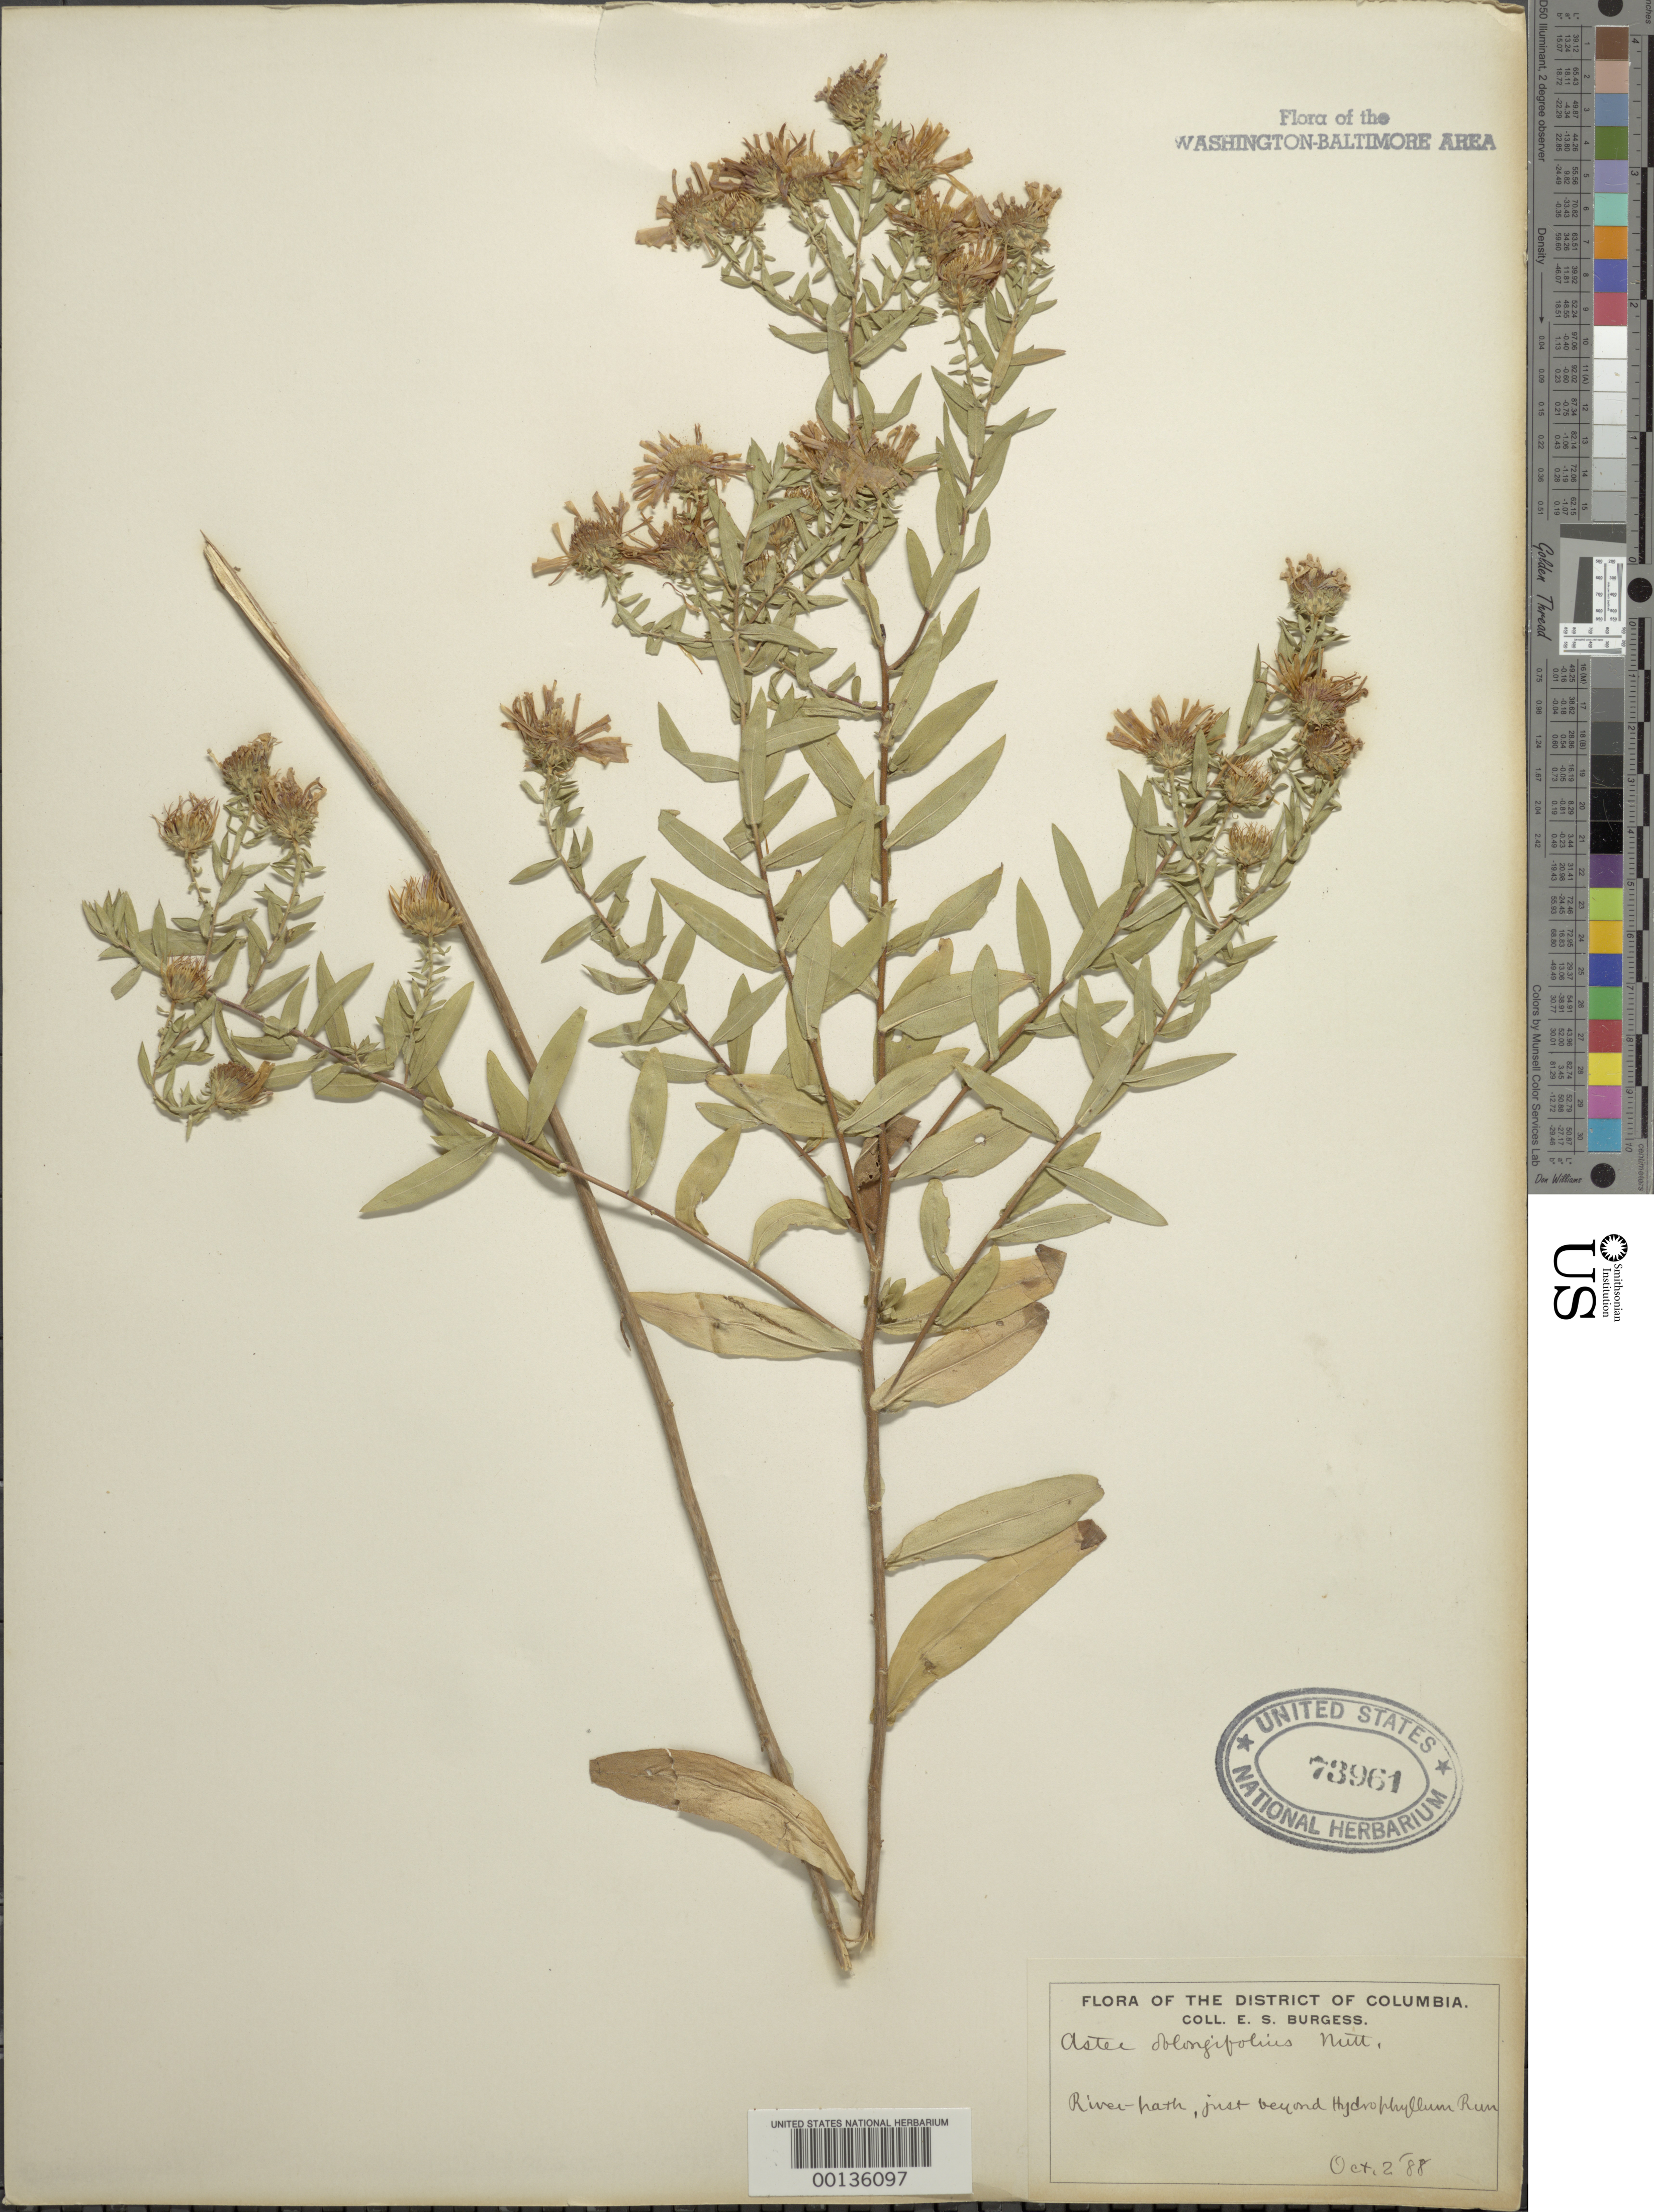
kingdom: Plantae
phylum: Tracheophyta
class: Magnoliopsida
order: Asterales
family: Asteraceae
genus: Symphyotrichum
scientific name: Symphyotrichum oblongifolium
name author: (Nutt.) G.L. Nesom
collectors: E. Burgess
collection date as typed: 02 Oct 1880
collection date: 1880-10-02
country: United States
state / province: Virginia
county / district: Arlington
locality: Beyond Hydrophyllum Run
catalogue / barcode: US 73961